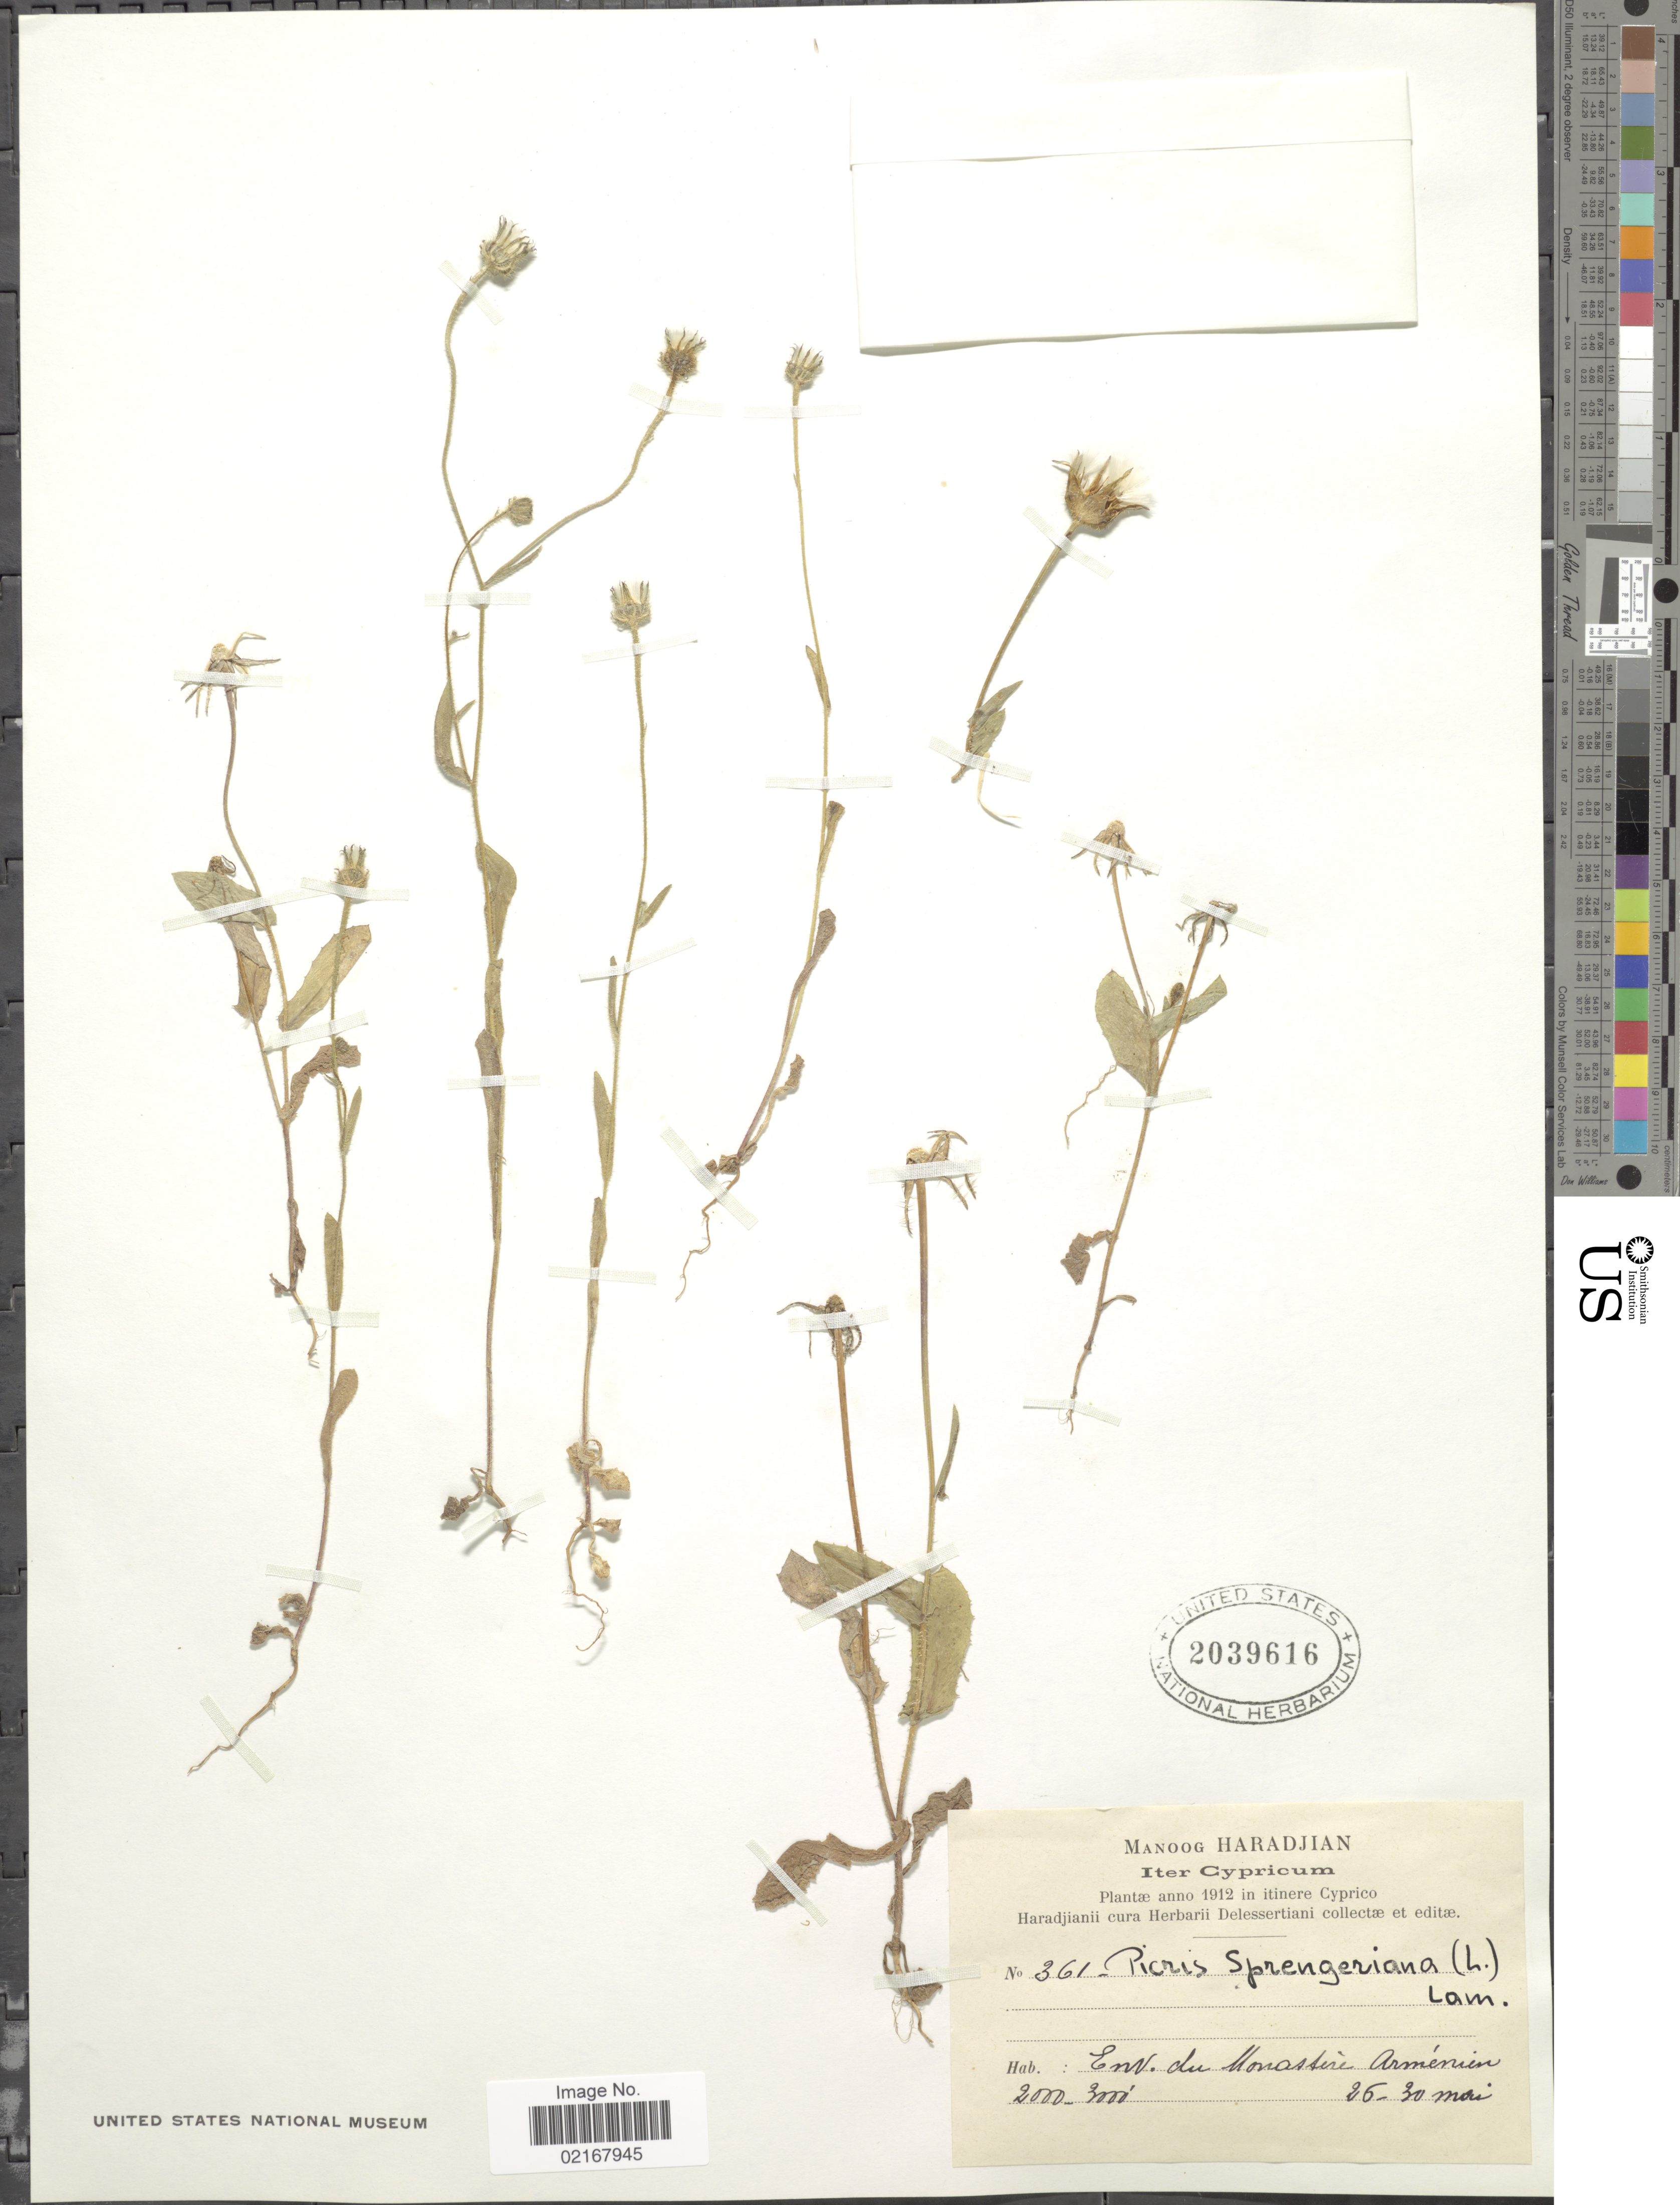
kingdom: Plantae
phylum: Tracheophyta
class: Magnoliopsida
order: Asterales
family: Asteraceae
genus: Crepis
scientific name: Crepis sprengeriana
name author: (L.) All.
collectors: M. Haradjian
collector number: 361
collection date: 1912-05-25/1912-05-30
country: Cyprus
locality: Env. du Monastere Armenien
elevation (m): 610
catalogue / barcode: US 2039616